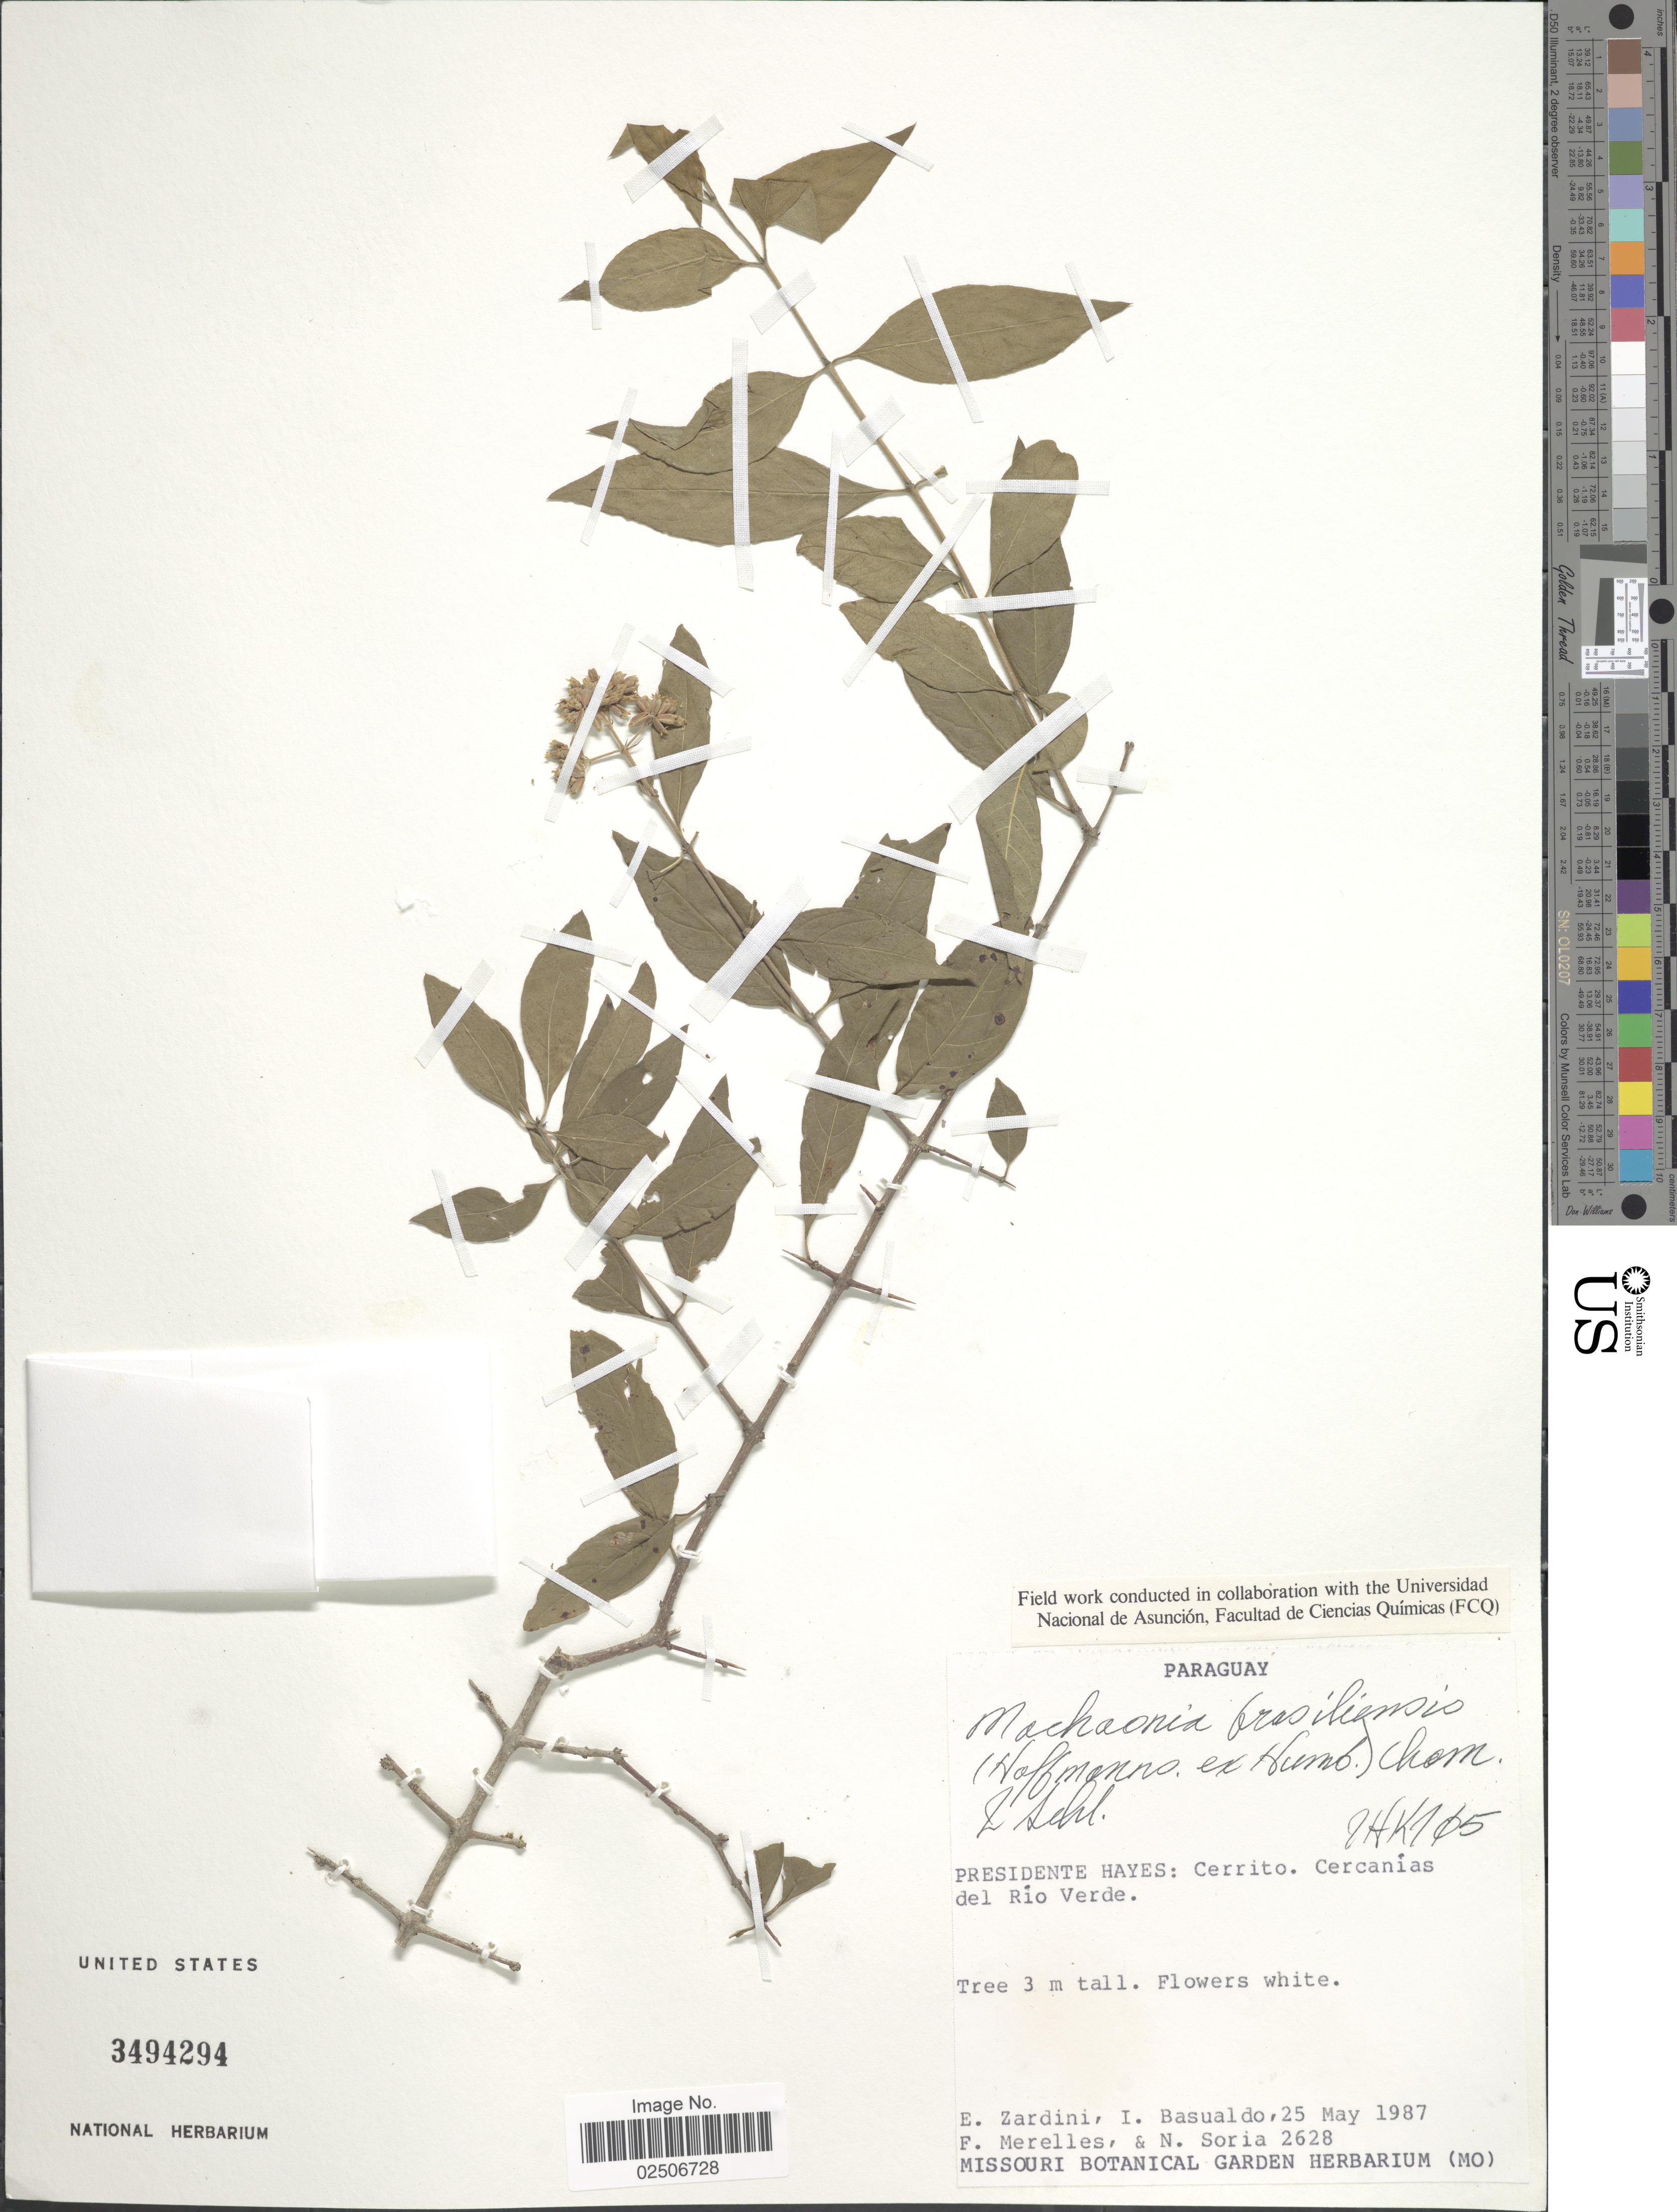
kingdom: Plantae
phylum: Tracheophyta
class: Magnoliopsida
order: Gentianales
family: Rubiaceae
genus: Machaonia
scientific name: Machaonia brasiliensis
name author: (Hoffmanns. ex Humb.) Cham. & Schltdl.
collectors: E. M. Zardini, I. Basualdo, F. Merelles & N. Soria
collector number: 2628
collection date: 1987-05-25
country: Paraguay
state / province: Presidente Hayes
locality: Cerrito, Cercanias del Rio Verde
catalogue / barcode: US 3494294